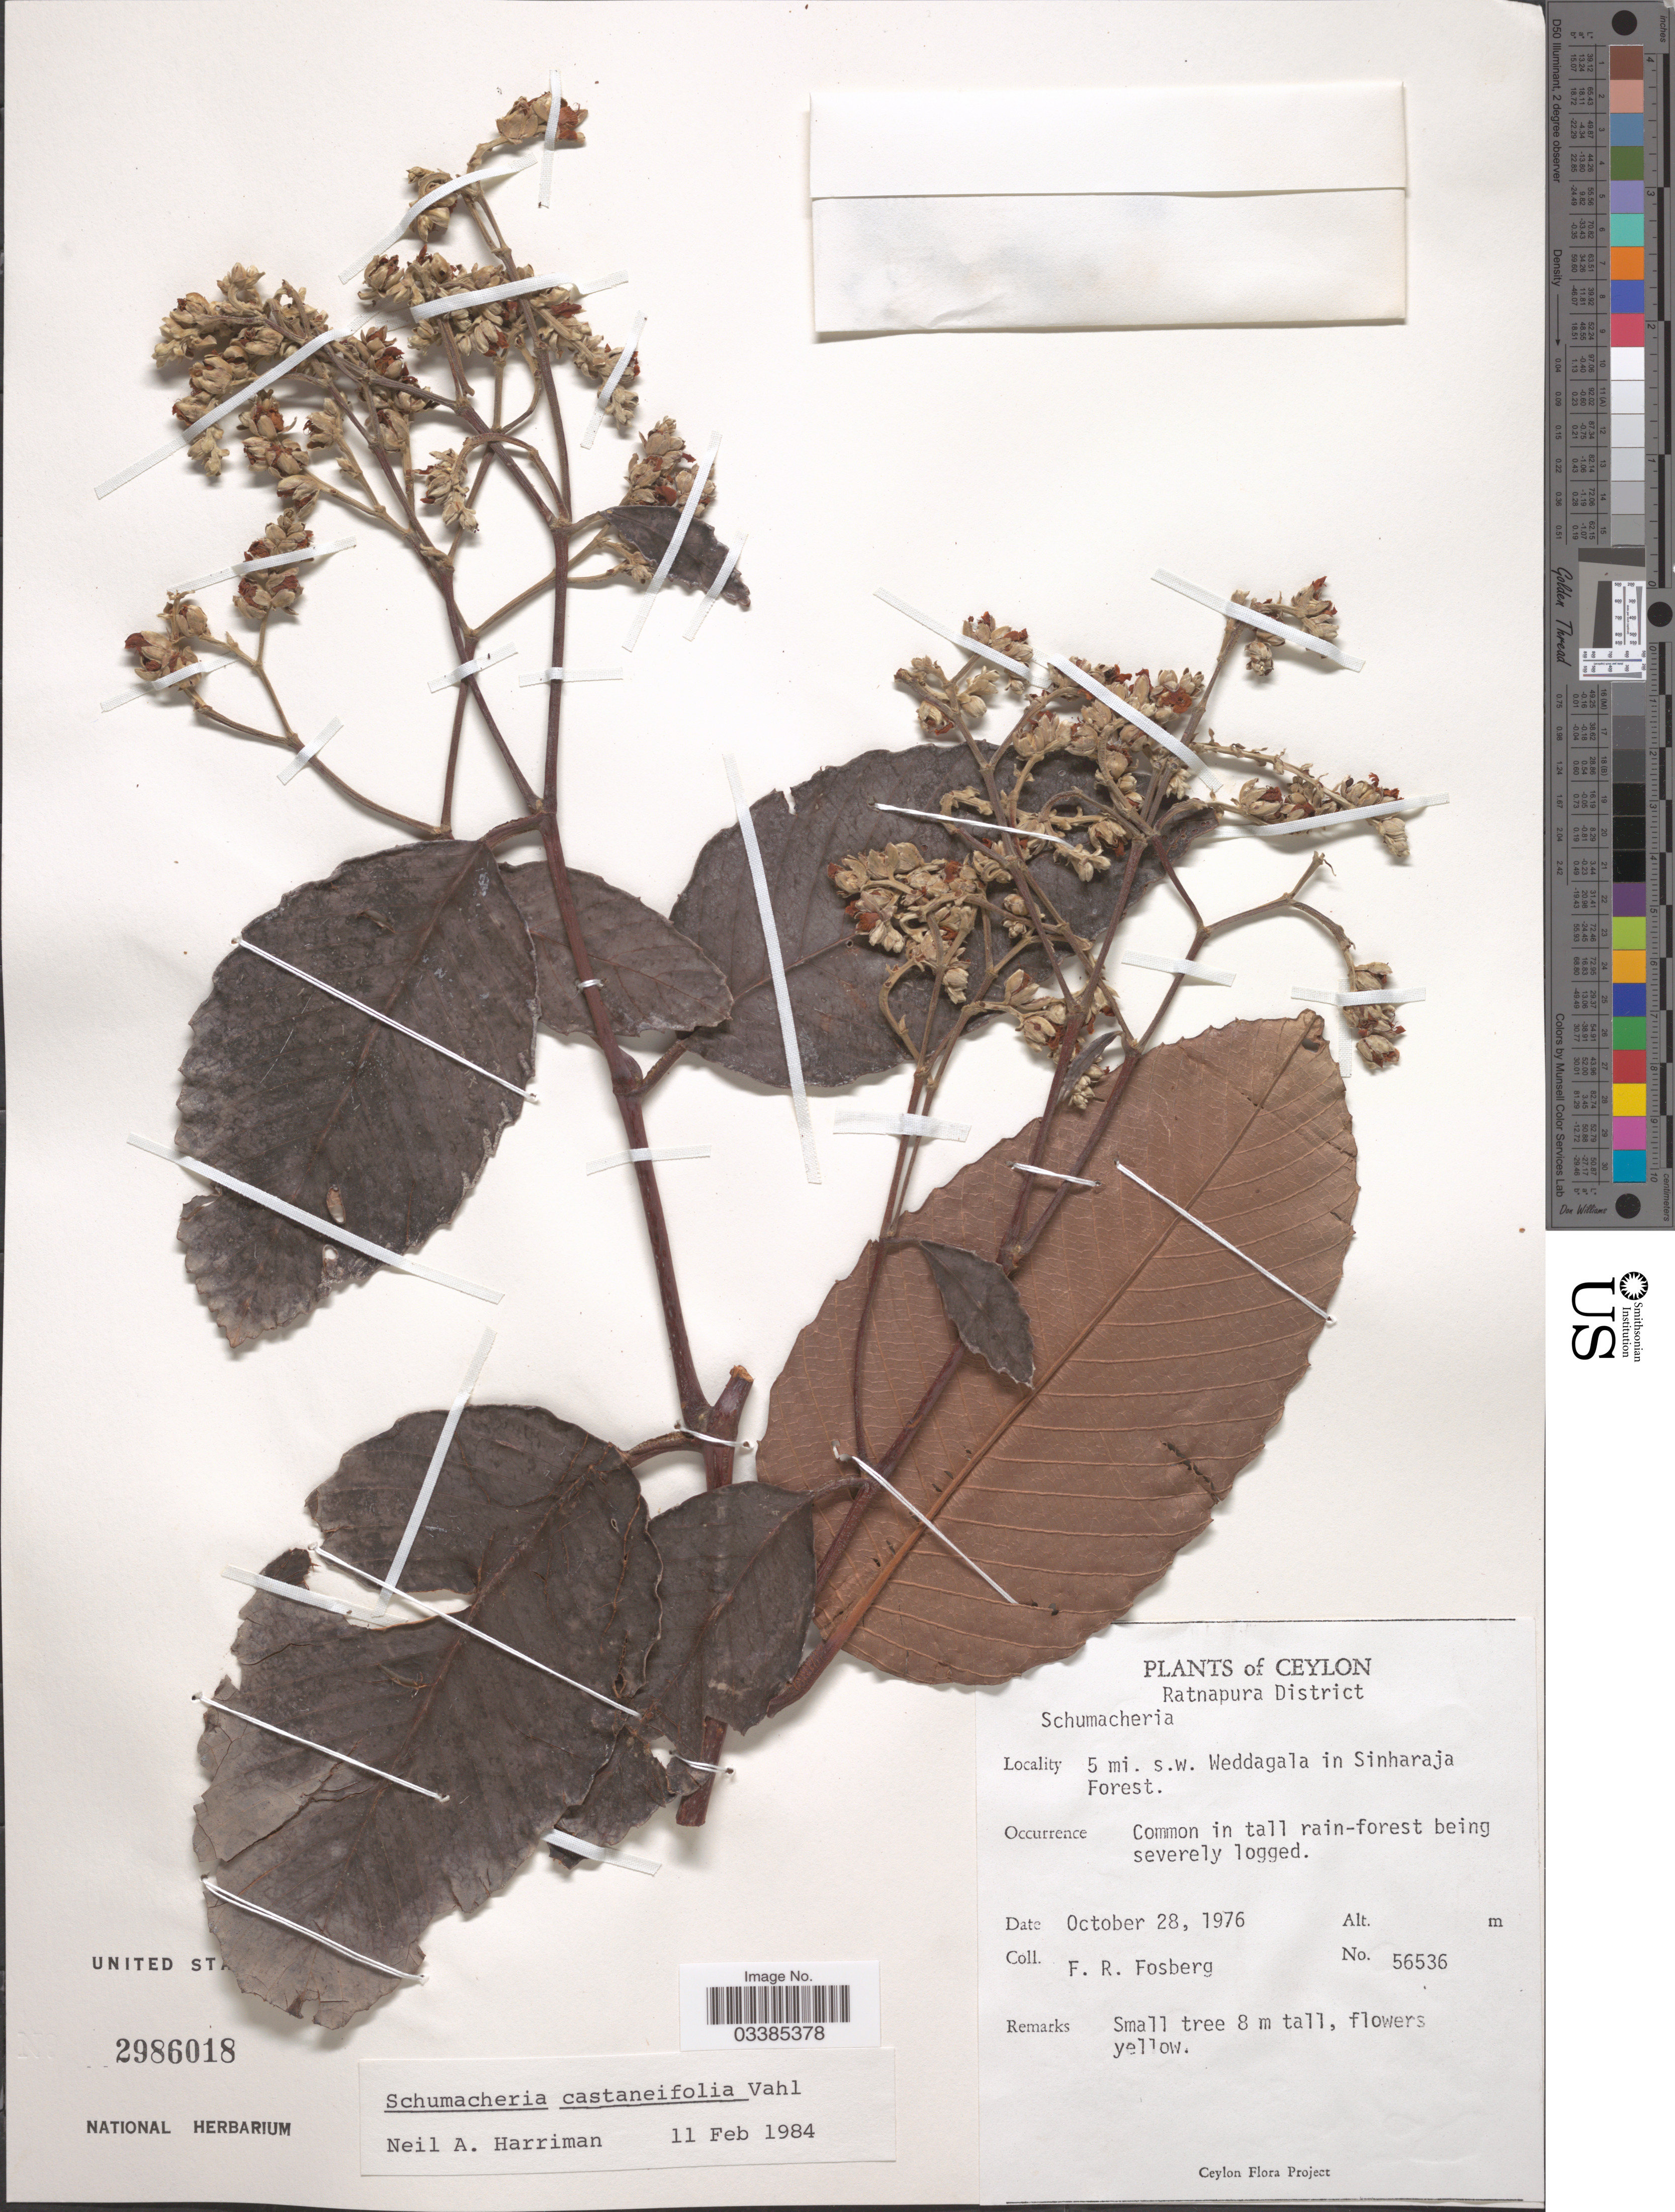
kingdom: Plantae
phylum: Tracheophyta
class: Magnoliopsida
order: Dilleniales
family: Dilleniaceae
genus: Schumacheria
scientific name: Schumacheria castaneifolia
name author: Vahl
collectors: F. R. Fosberg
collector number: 56536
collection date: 1976-10-28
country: Sri Lanka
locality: Ceylon. Ratnapura District, 5 mi. s.w. Weddagala in Sinharaja Forest.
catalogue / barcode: US 2986018